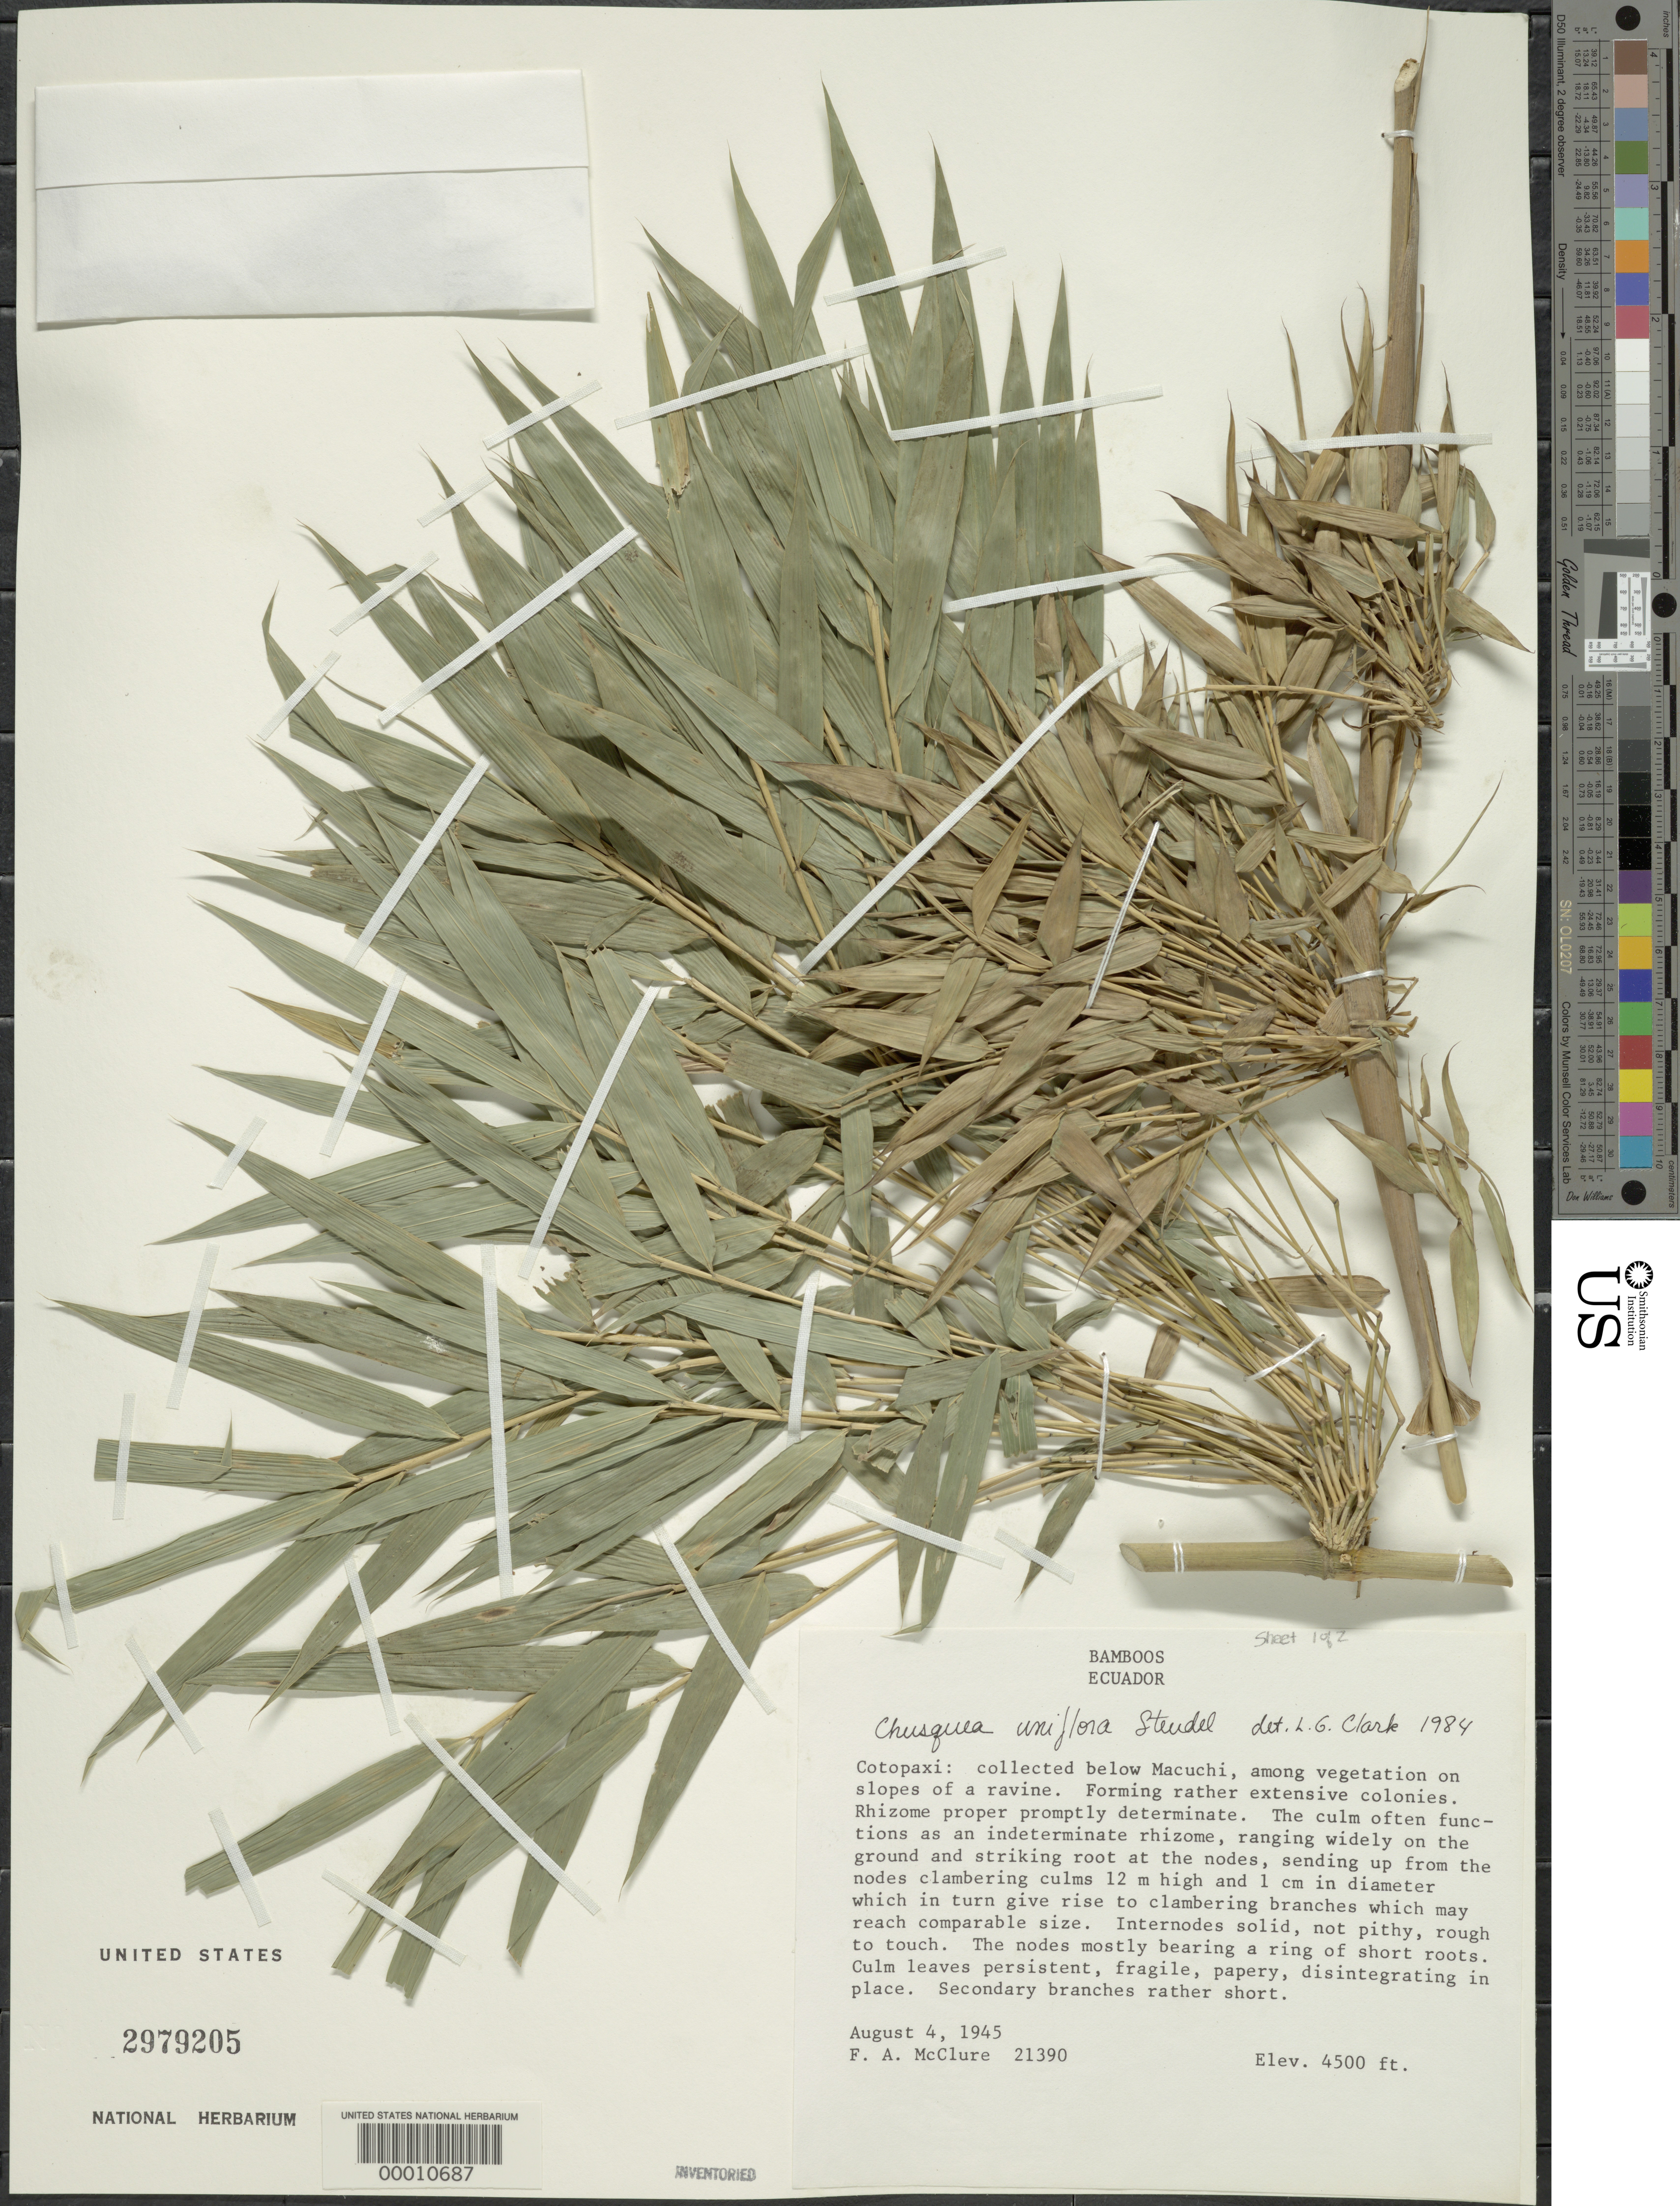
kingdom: Plantae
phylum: Tracheophyta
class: Liliopsida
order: Poales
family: Poaceae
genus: Chusquea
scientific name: Chusquea uniflora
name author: Steud.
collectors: F. A. McClure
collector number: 21390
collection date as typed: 04 Aug 1945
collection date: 1945-08-04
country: Ecuador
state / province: Cotopaxi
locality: Macuchi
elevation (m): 1373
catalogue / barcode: US 2979205